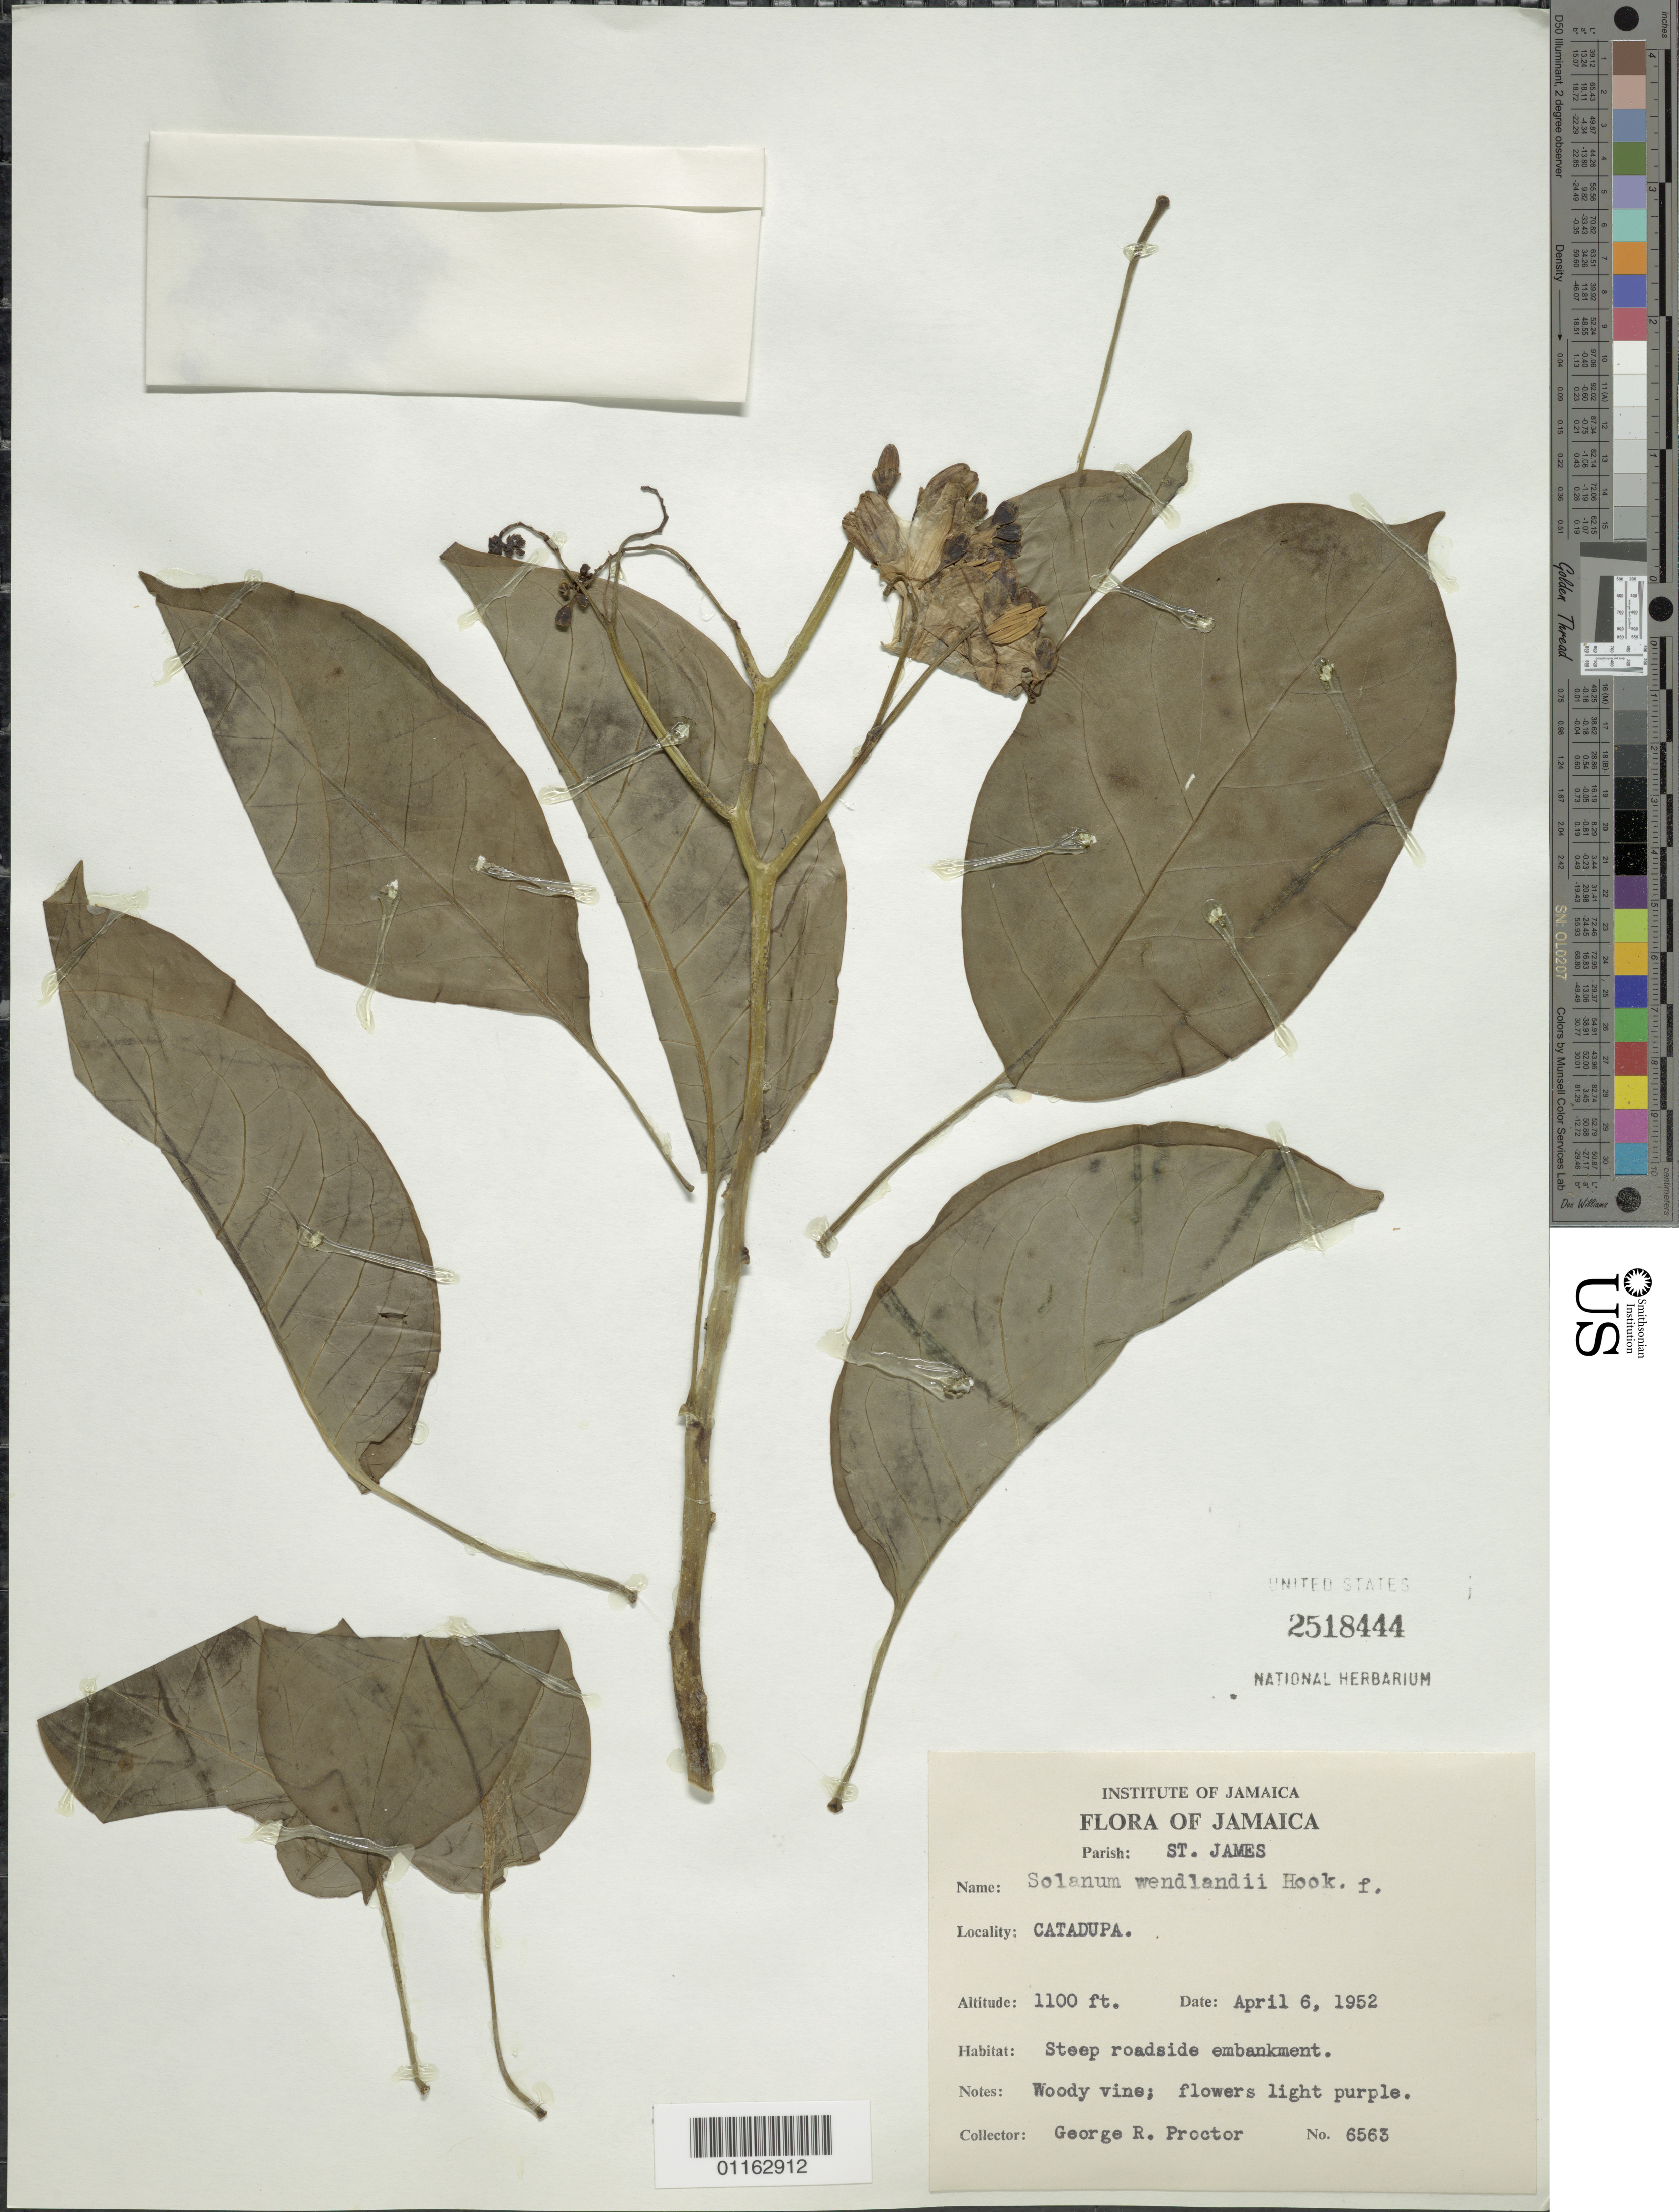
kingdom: Plantae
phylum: Tracheophyta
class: Magnoliopsida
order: Solanales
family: Solanaceae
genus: Solanum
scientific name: Solanum wendlandii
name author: Hook. f.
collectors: G. R. Proctor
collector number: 6563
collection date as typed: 06 Apr 1952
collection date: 1952-04-06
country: Jamaica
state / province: Saint James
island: Jamaica I.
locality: steep roadside embankment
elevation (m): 335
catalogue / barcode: US 2518444